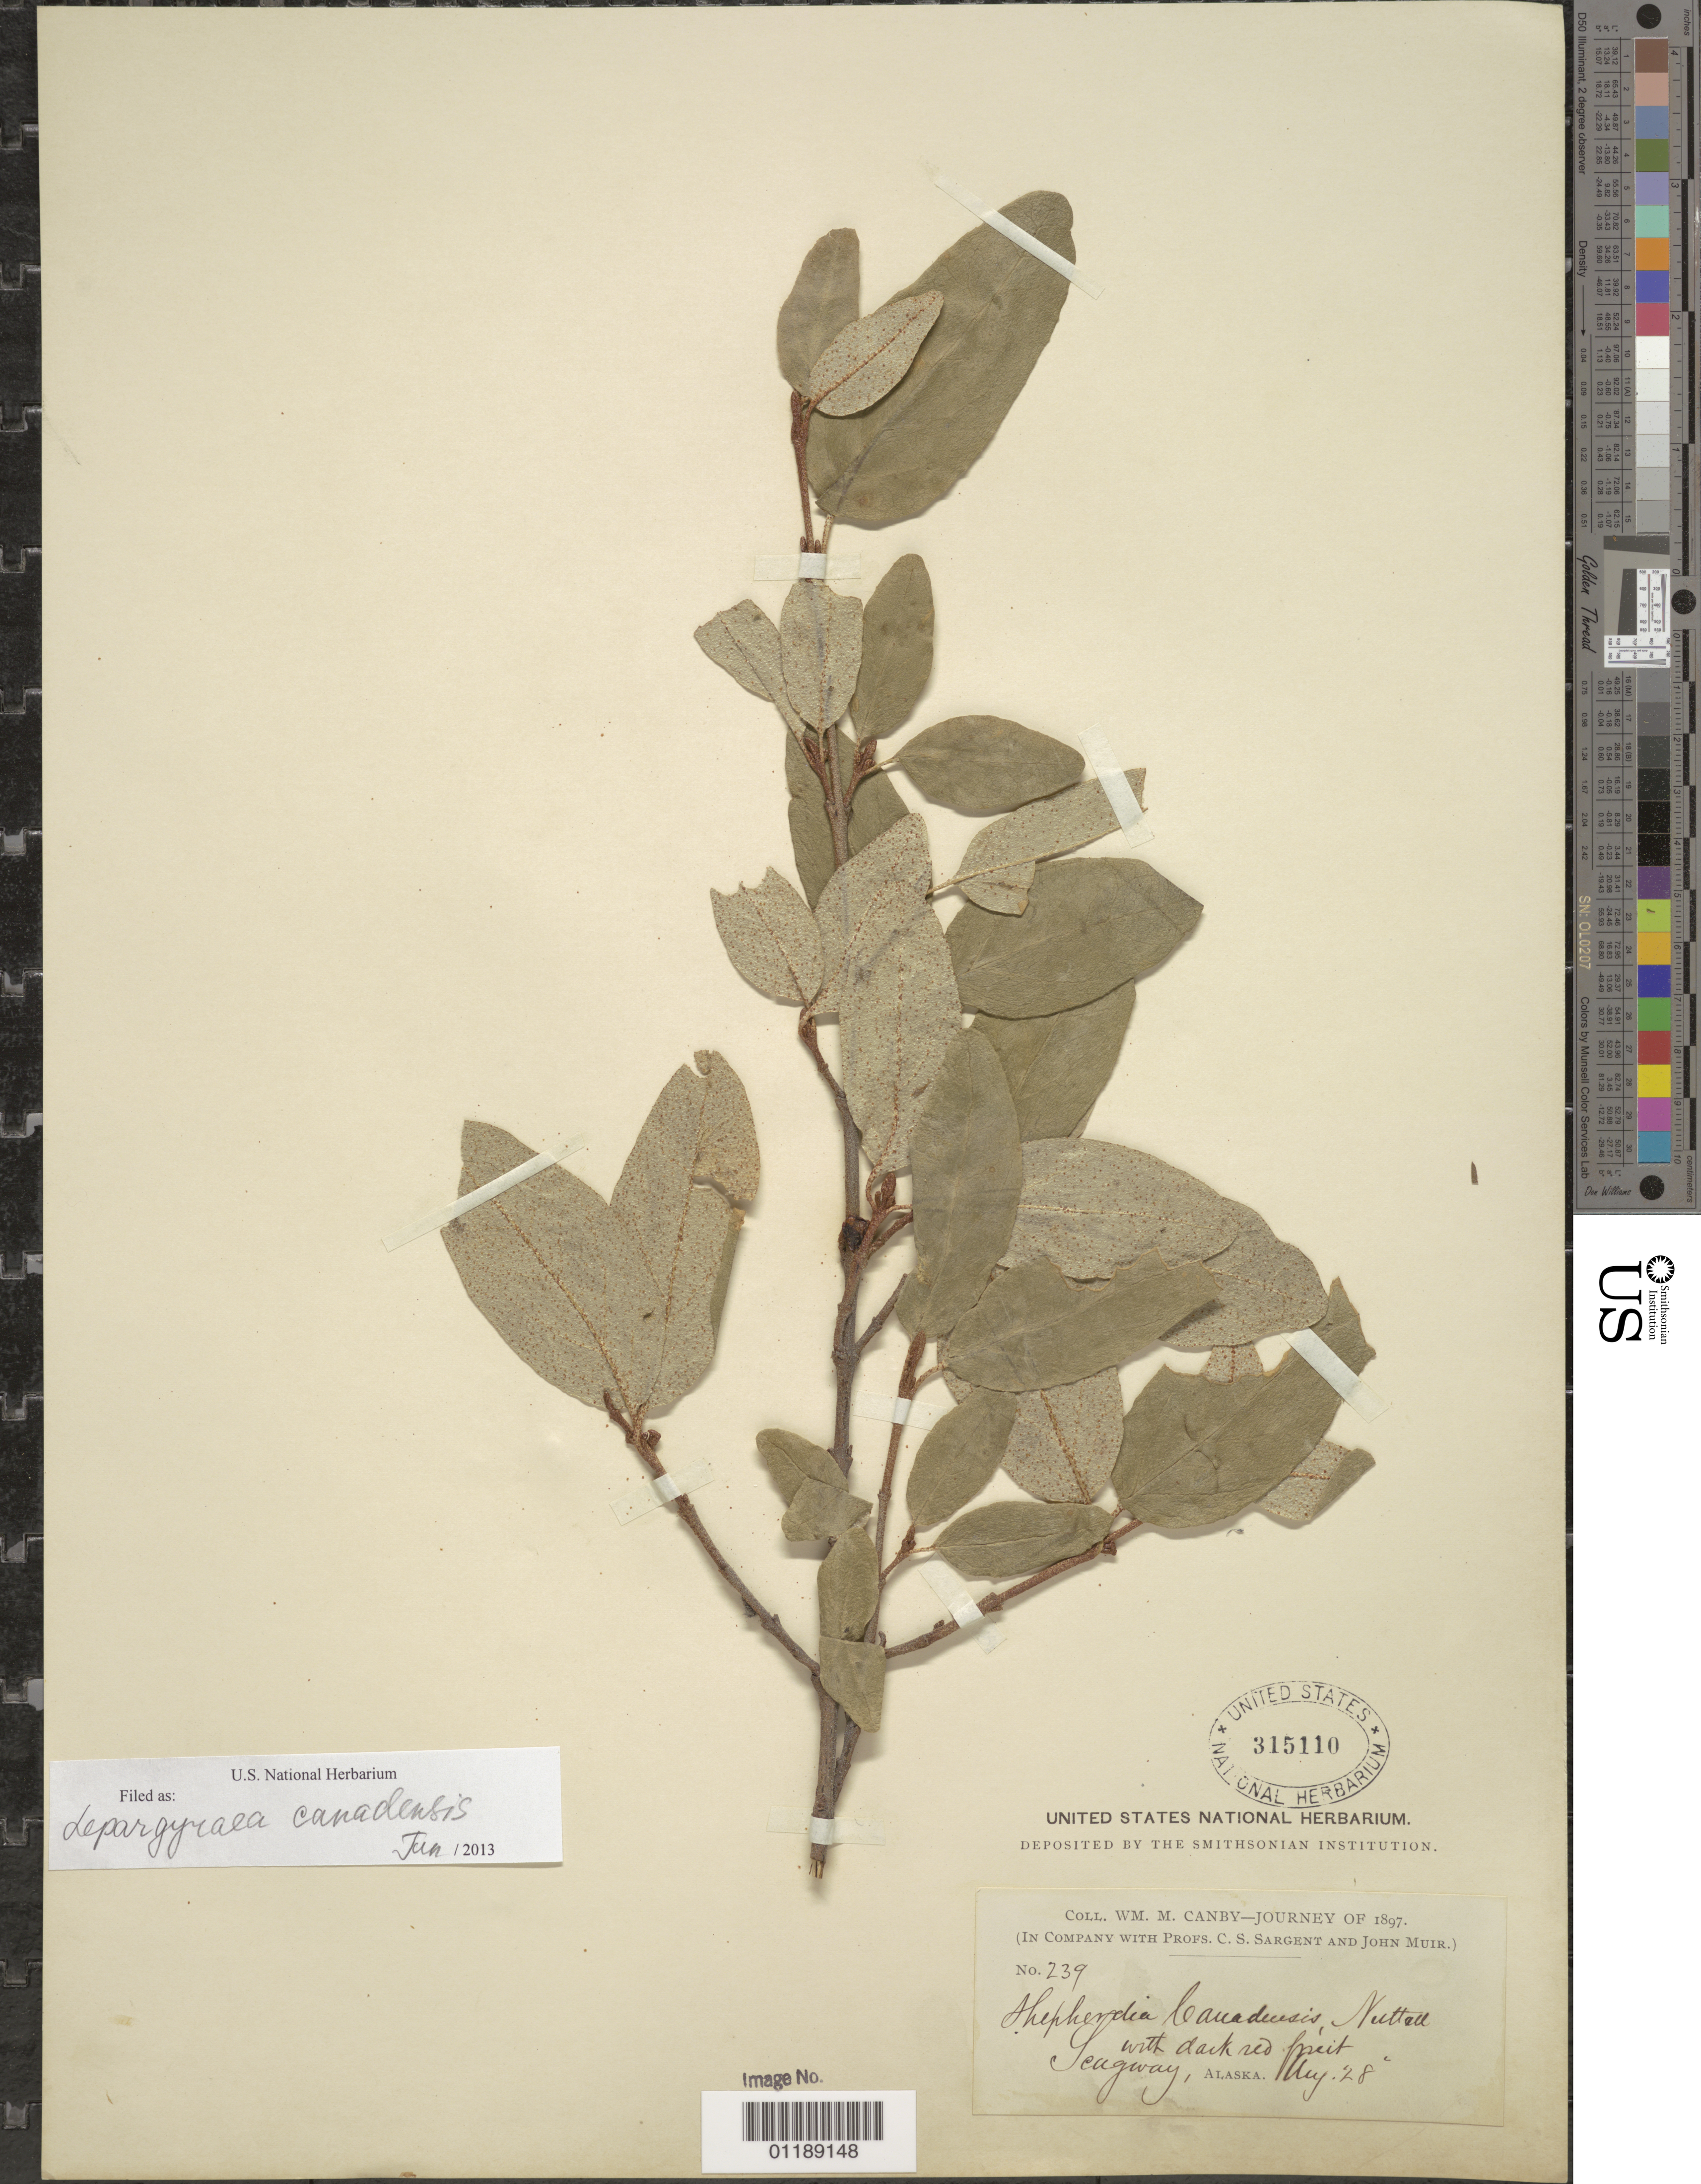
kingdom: Plantae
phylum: Tracheophyta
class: Magnoliopsida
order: Rosales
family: Elaeagnaceae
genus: Shepherdia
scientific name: Shepherdia canadensis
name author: (L.) Nutt.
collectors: W. M. Canby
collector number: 239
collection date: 1897-08-28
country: United States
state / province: Alaska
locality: Skagway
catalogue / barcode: US 315110